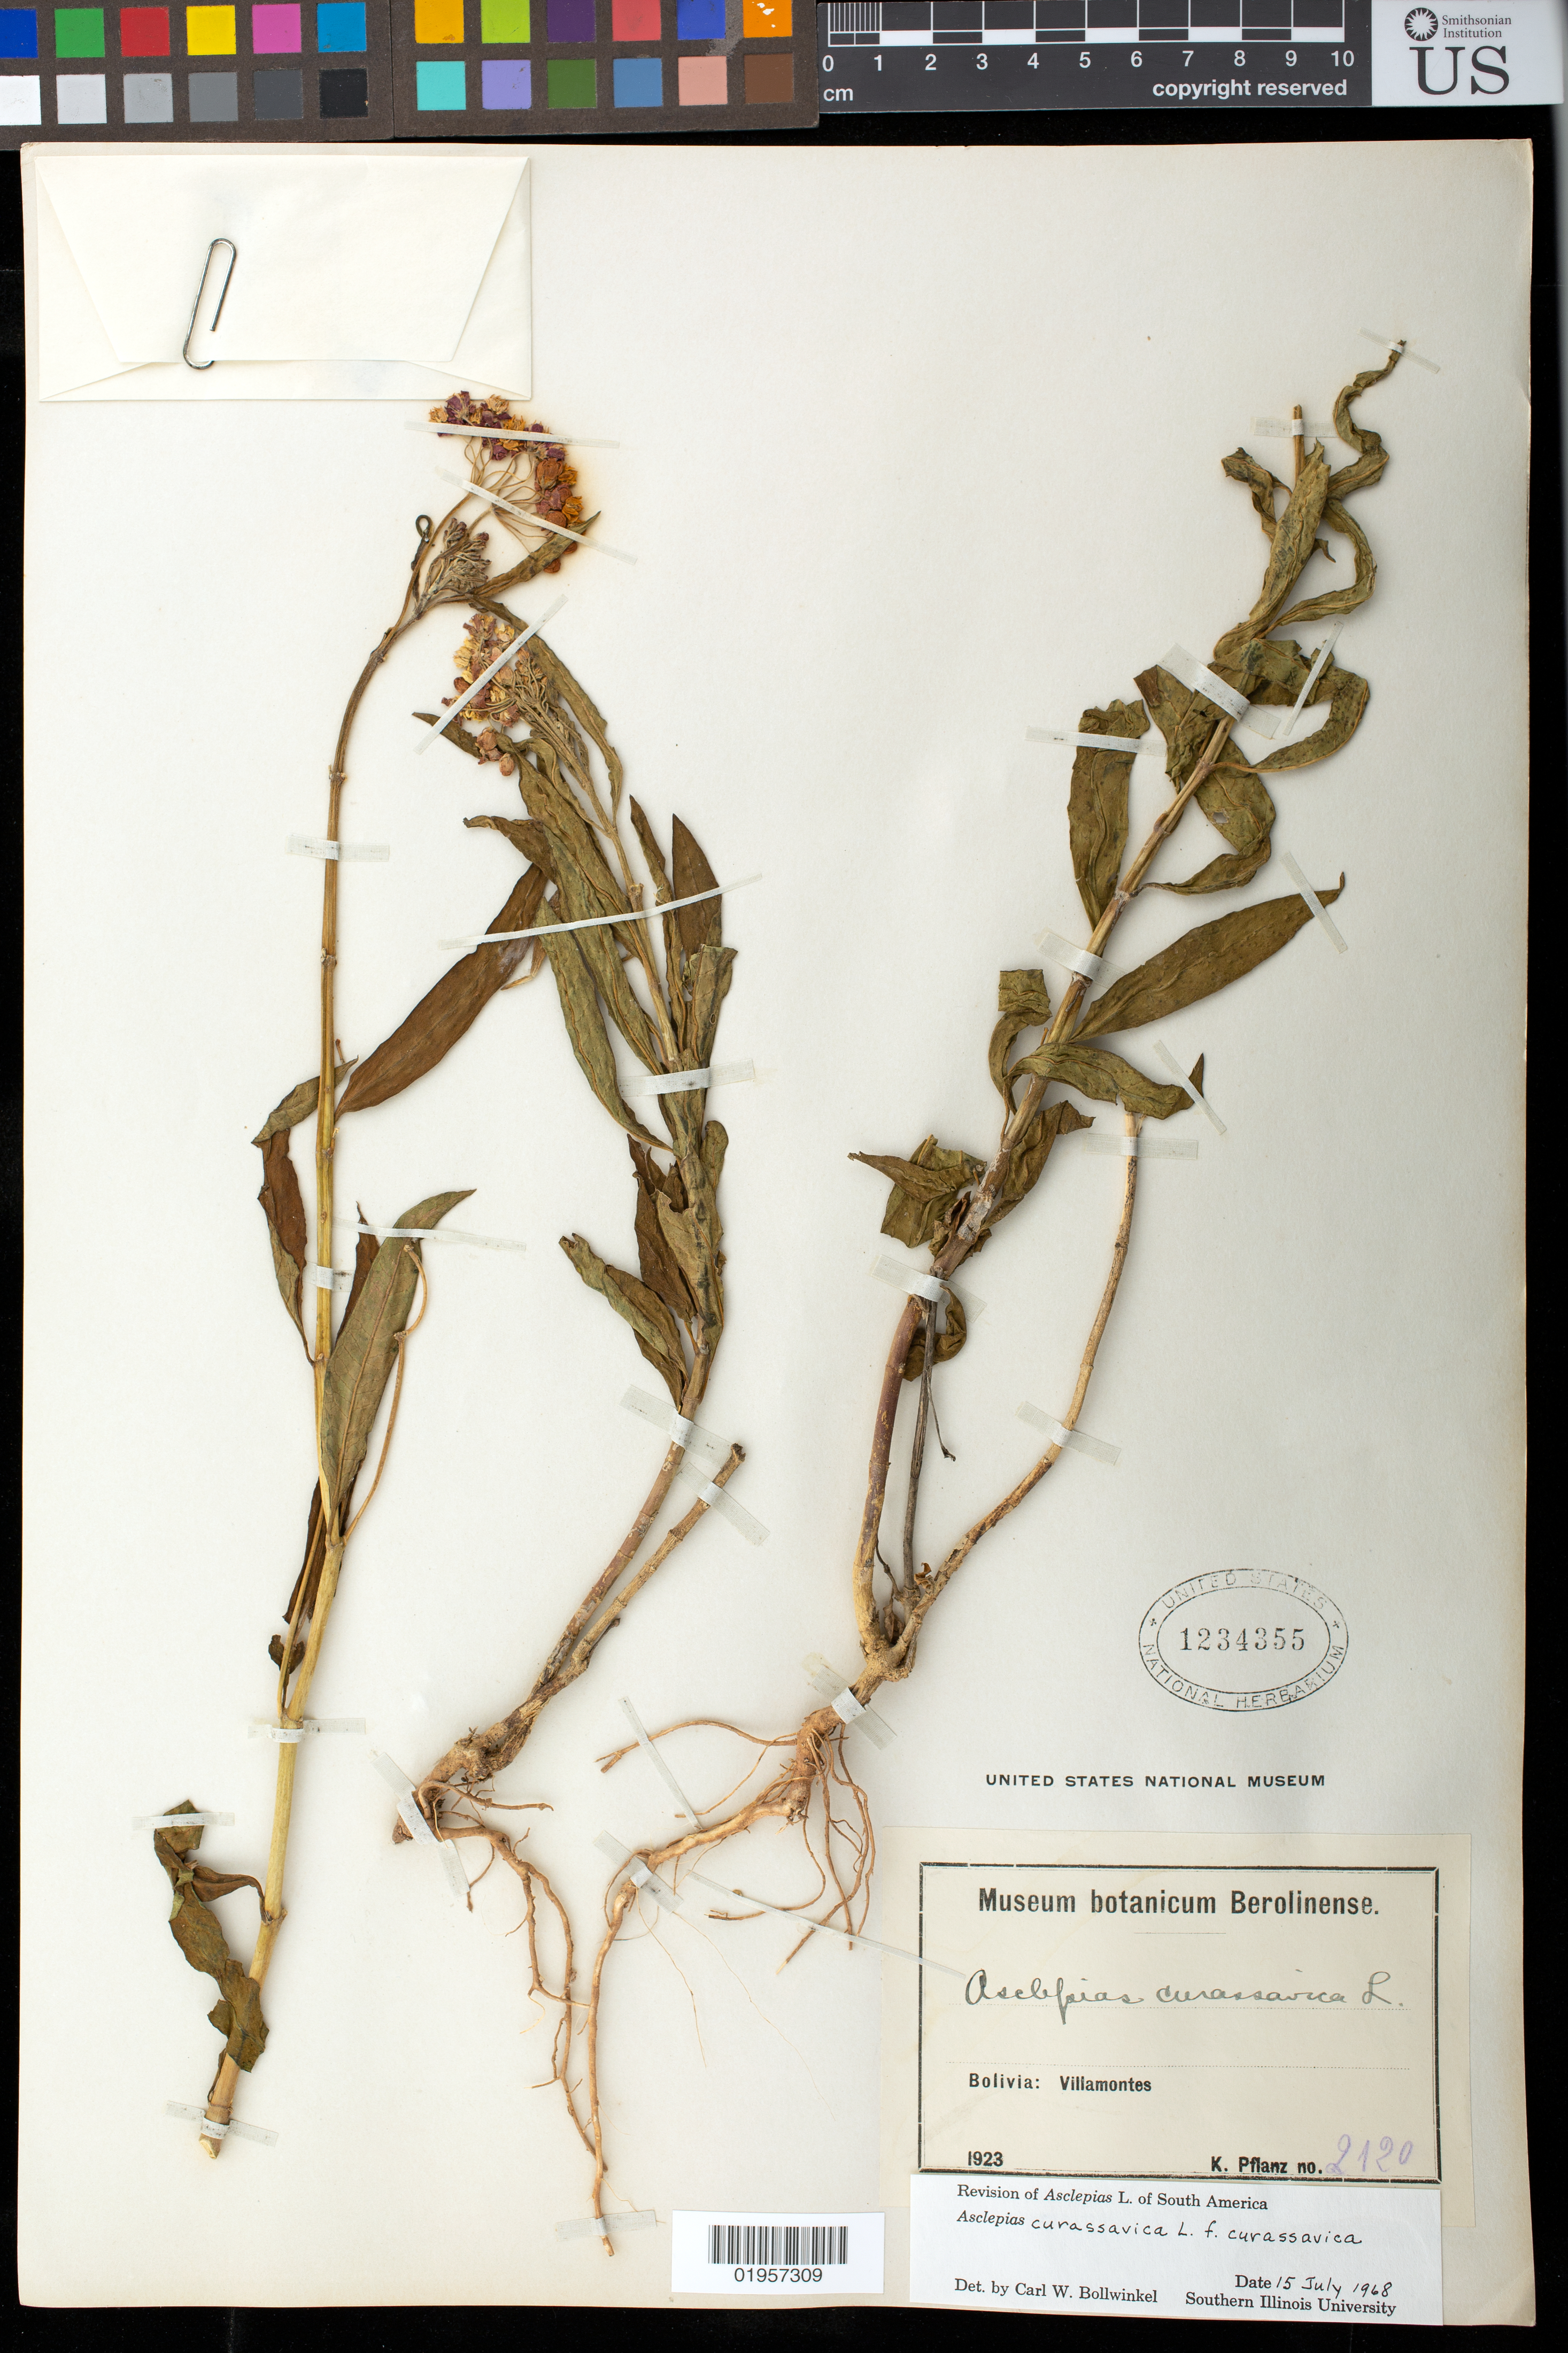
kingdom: Plantae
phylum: Tracheophyta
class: Magnoliopsida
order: Gentianales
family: Apocynaceae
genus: Asclepias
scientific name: Asclepias curassavica f. curassavica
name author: L.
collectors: K. Pflanz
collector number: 2120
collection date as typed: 1923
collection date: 1923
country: Bolivia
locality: Villa Montes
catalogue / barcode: US 1234355